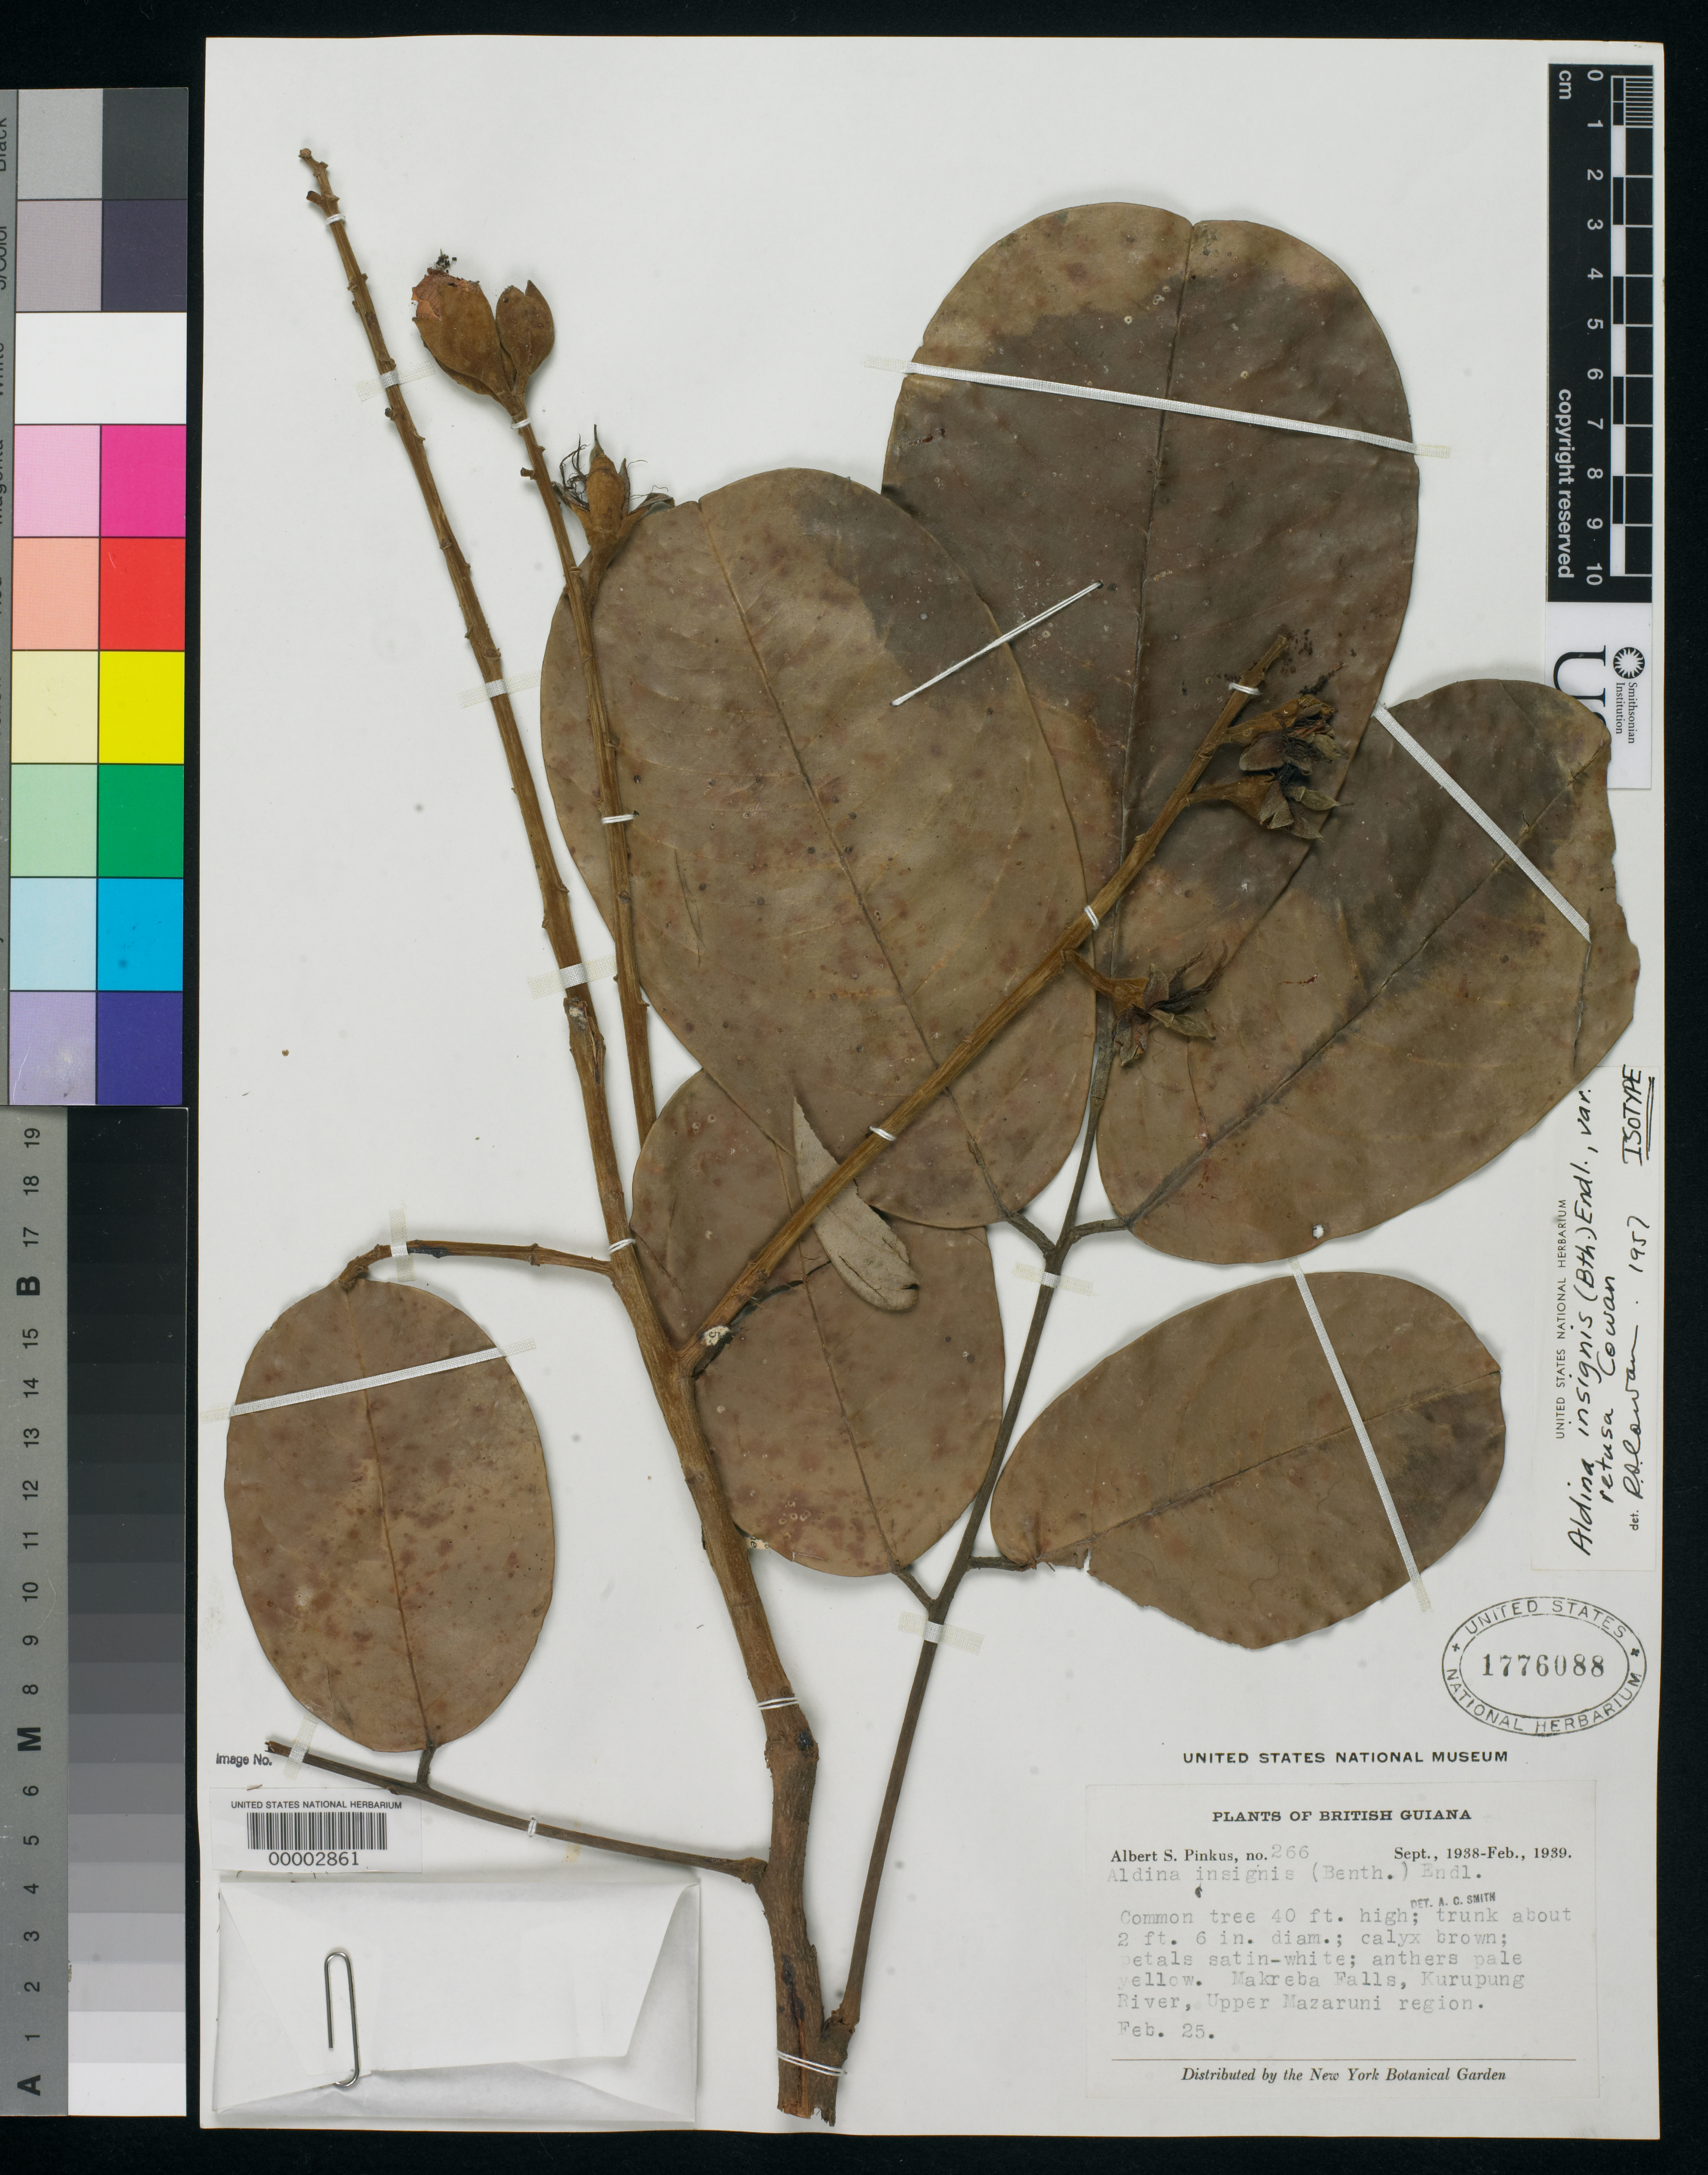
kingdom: Plantae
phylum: Tracheophyta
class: Magnoliopsida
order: Fabales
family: Fabaceae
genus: Aldina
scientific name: Aldina insignis var. retusa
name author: R.S. Cowan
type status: Isotype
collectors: A. Pinkus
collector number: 266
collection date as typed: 25 Feb 1939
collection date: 1939-02-25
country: Guyana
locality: Makreba Falls, Kurupung River, upper Mazaruni region.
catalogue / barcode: US 1776088